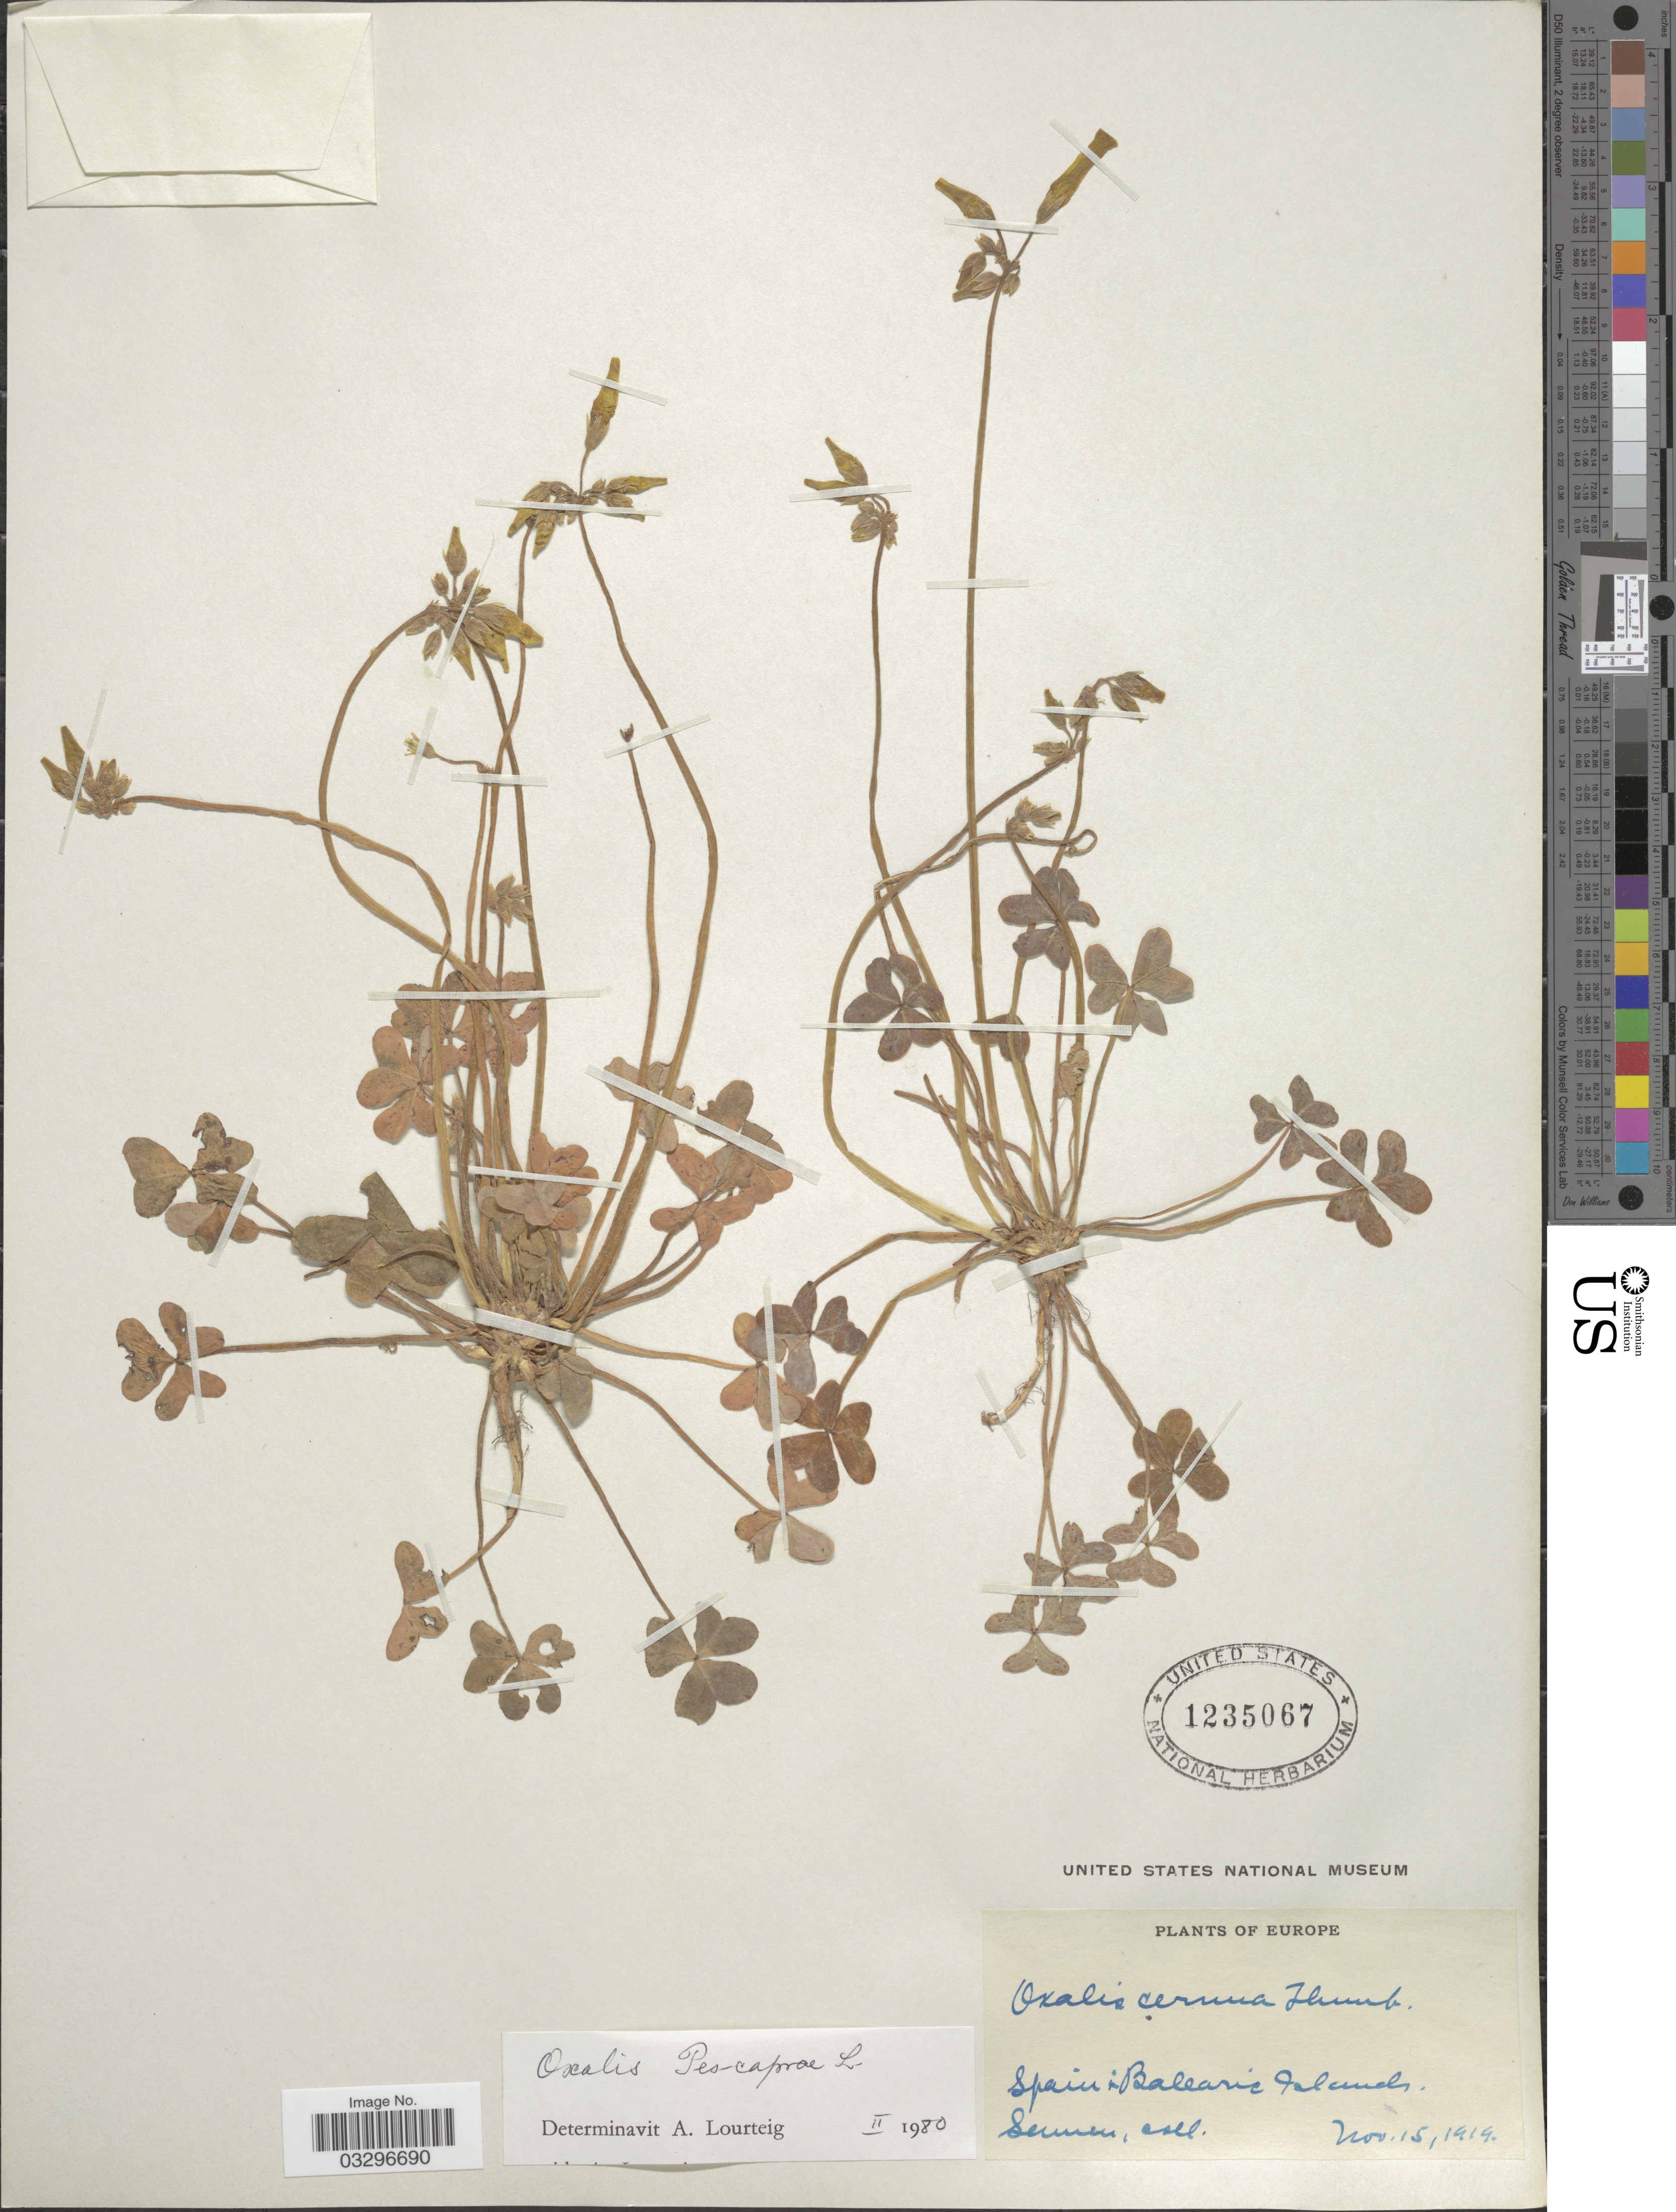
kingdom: Plantae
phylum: Tracheophyta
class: Magnoliopsida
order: Oxalidales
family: Oxalidaceae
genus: Oxalis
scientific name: Oxalis pes-caprae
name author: L.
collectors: E. Sennen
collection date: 1919-04-15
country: Spain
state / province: Islas Baleares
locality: Spain in Balearic Islands.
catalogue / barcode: US 1235067